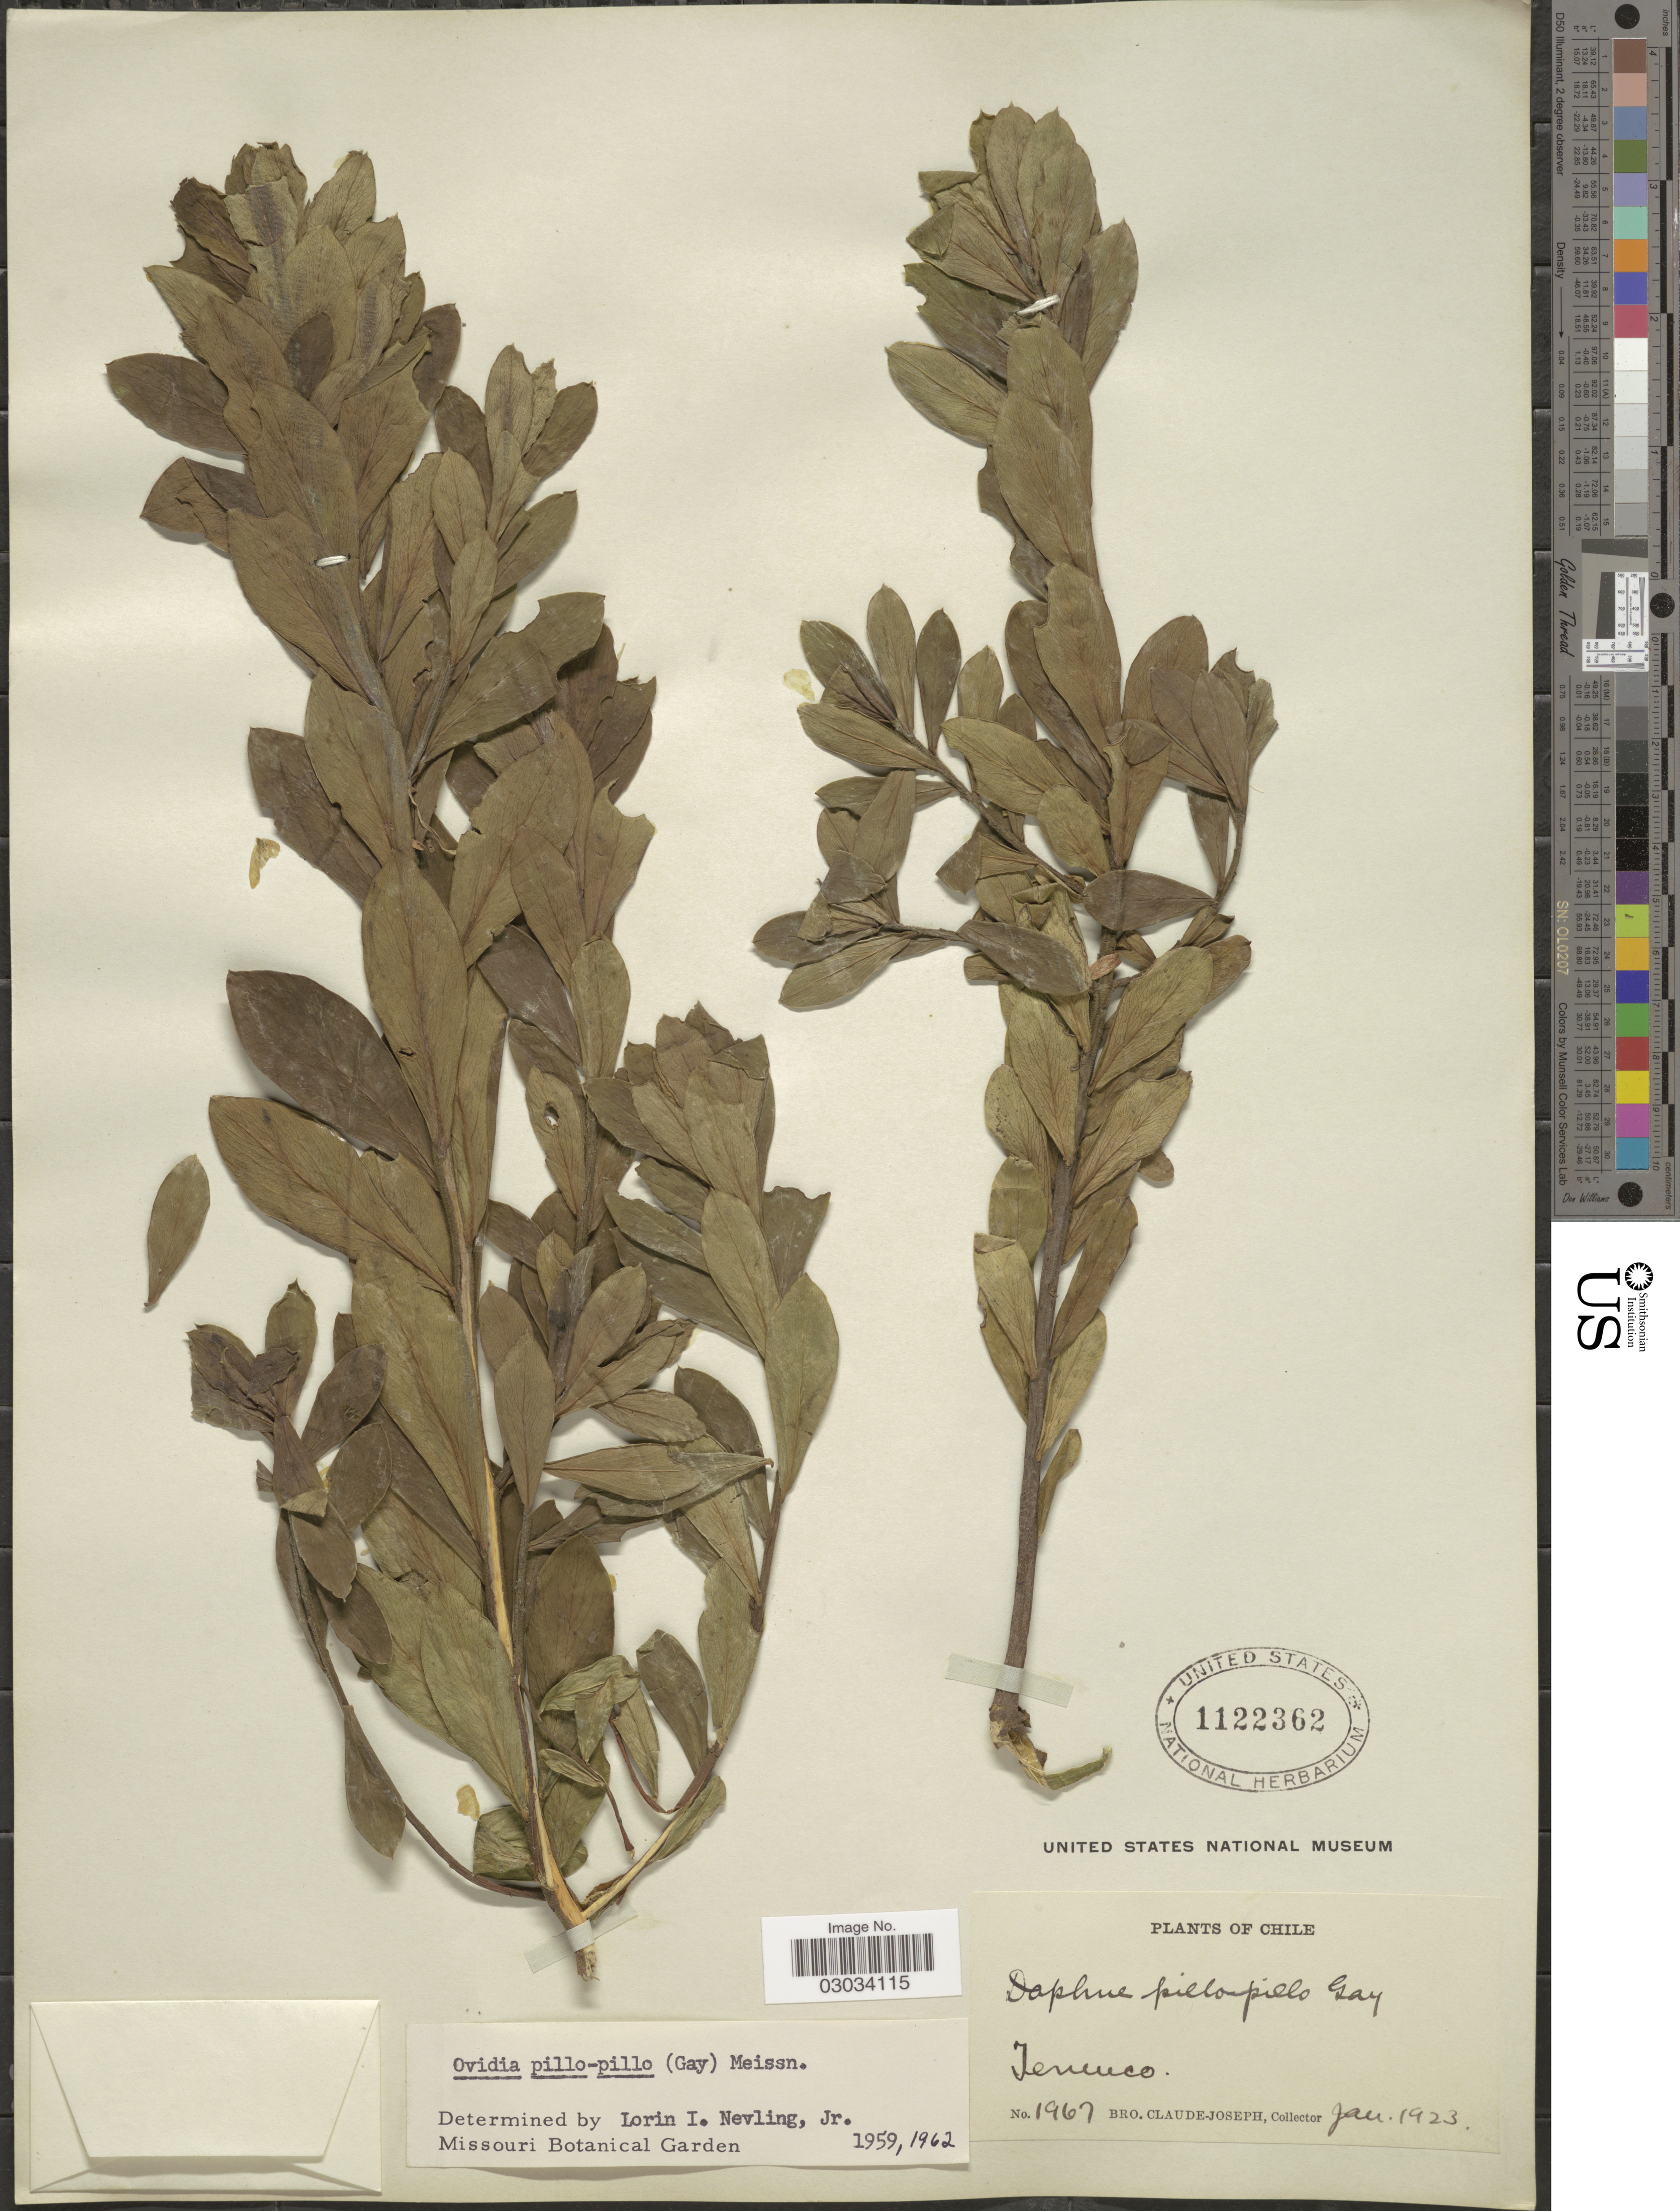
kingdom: Plantae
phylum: Tracheophyta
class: Magnoliopsida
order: Malvales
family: Thymelaeaceae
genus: Ovidia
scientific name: Ovidia pillopillo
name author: (Gay) Meisn.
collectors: Bro. Claude-Joseph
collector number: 1967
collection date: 1923-01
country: Chile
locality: Temuco.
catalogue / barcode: US 1122362